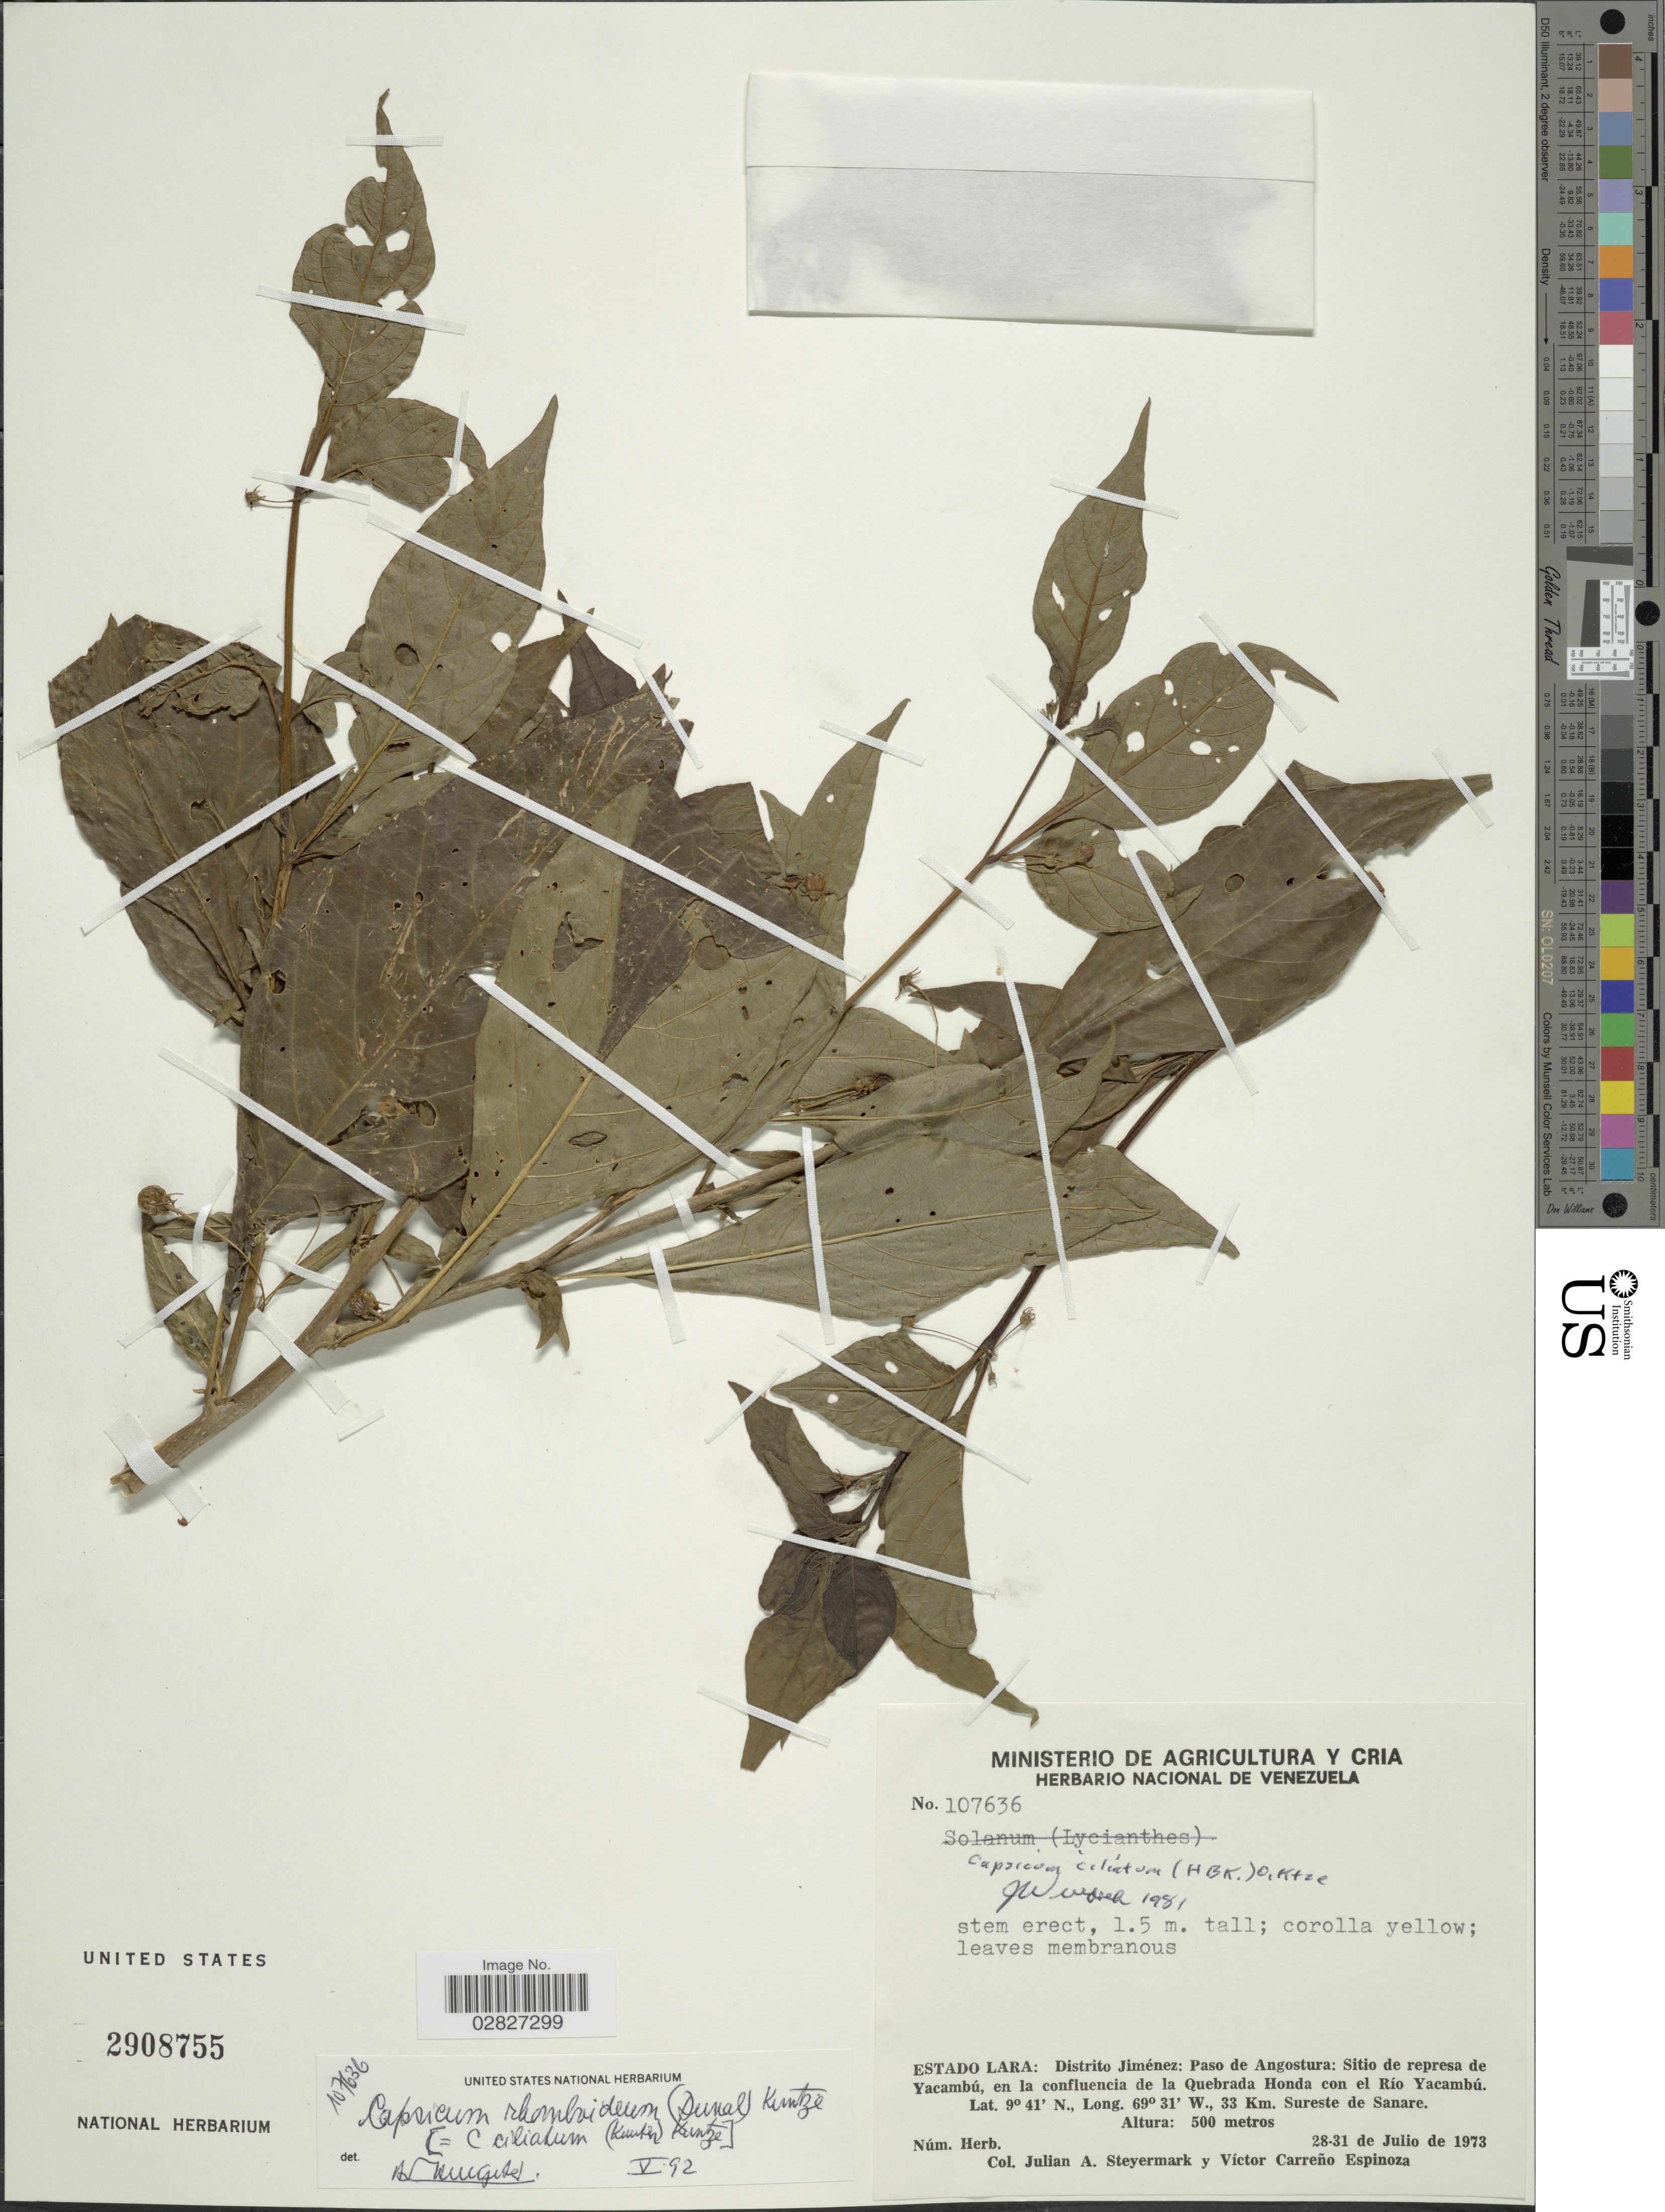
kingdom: Plantae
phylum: Tracheophyta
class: Magnoliopsida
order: Solanales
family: Solanaceae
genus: Capsicum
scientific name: Capsicum rhomboideum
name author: (Humb. & Bonpl. ex Dunal) Kuntze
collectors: J. Steyermark & V. Espinoza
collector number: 107636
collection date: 1973-07-28/1973-07-31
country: Venezuela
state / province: Lara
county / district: Jiménez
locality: Estado Lara: Distrito Jiménez: Paso de Angostura: Sitio de represa de Yacambú, en la confluencia de la Quebrada Honda con el Río Yacambú. 33 Km. Sureste de Sanare.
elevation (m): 500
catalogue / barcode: US 2908755